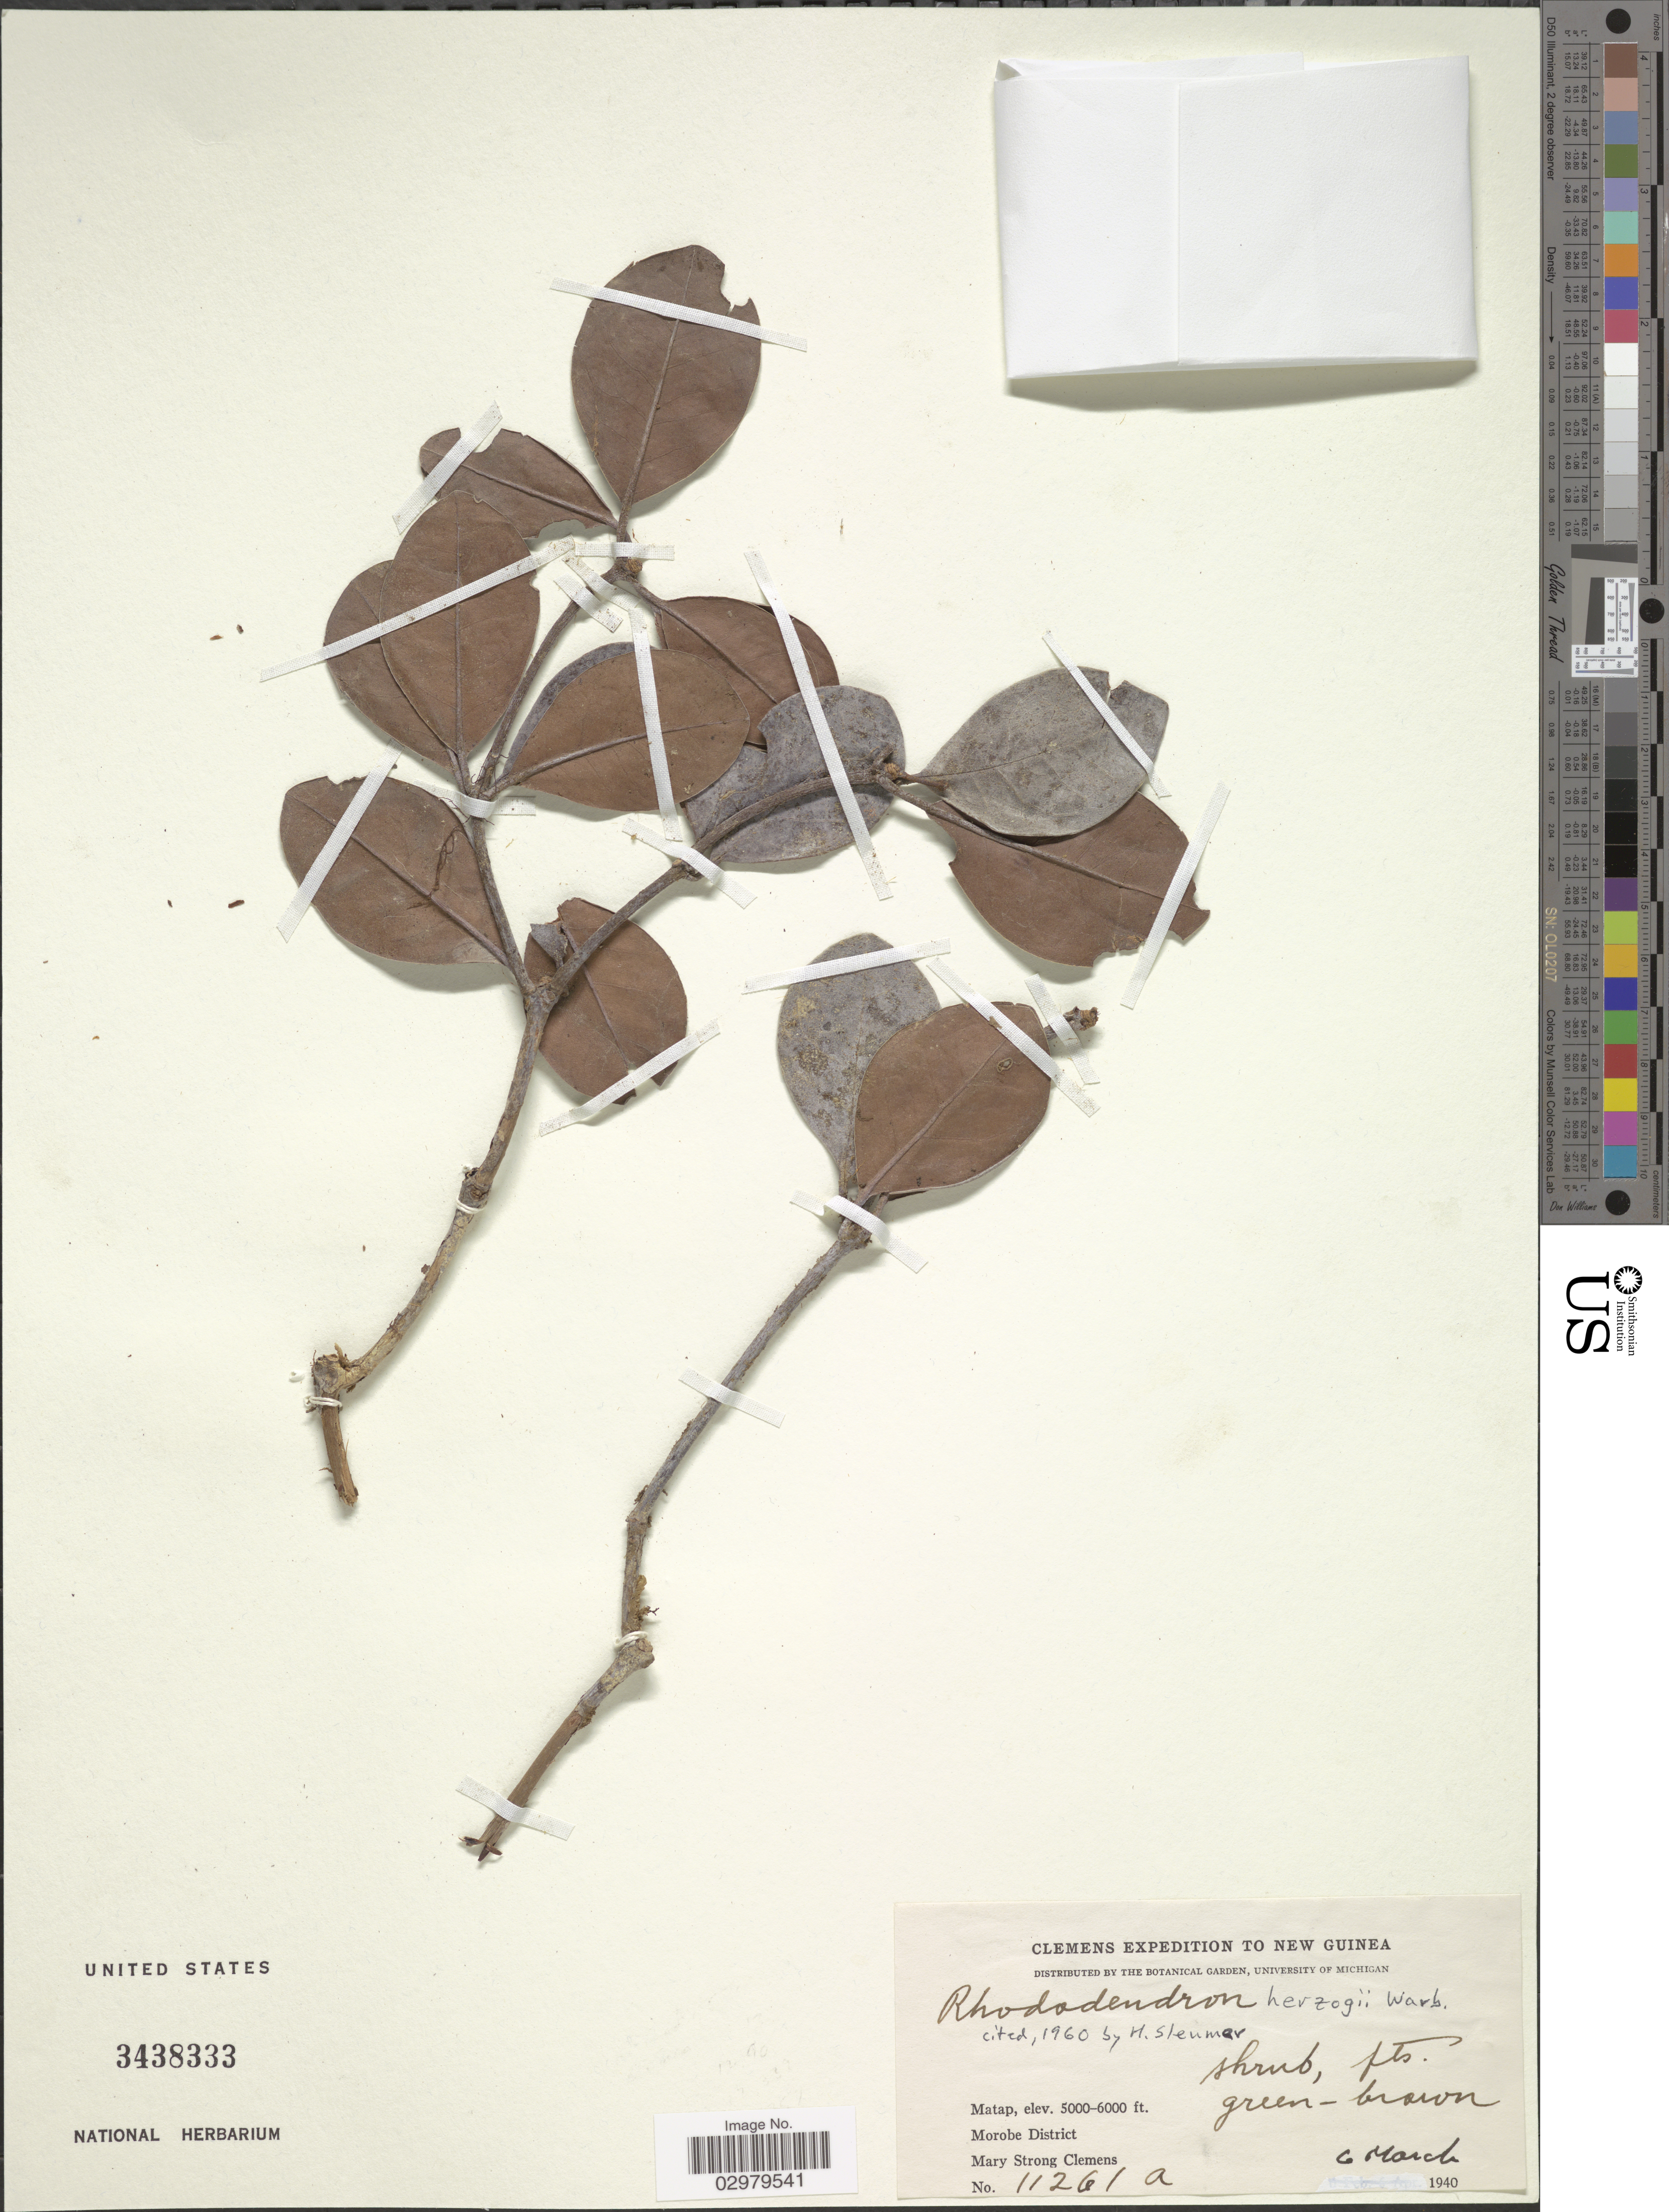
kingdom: Plantae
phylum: Tracheophyta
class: Magnoliopsida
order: Ericales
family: Ericaceae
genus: Rhododendron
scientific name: Rhododendron herzogii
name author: Warb.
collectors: M. S. Clemens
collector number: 11261a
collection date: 1940-03-06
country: Papua New Guinea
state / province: Morobe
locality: New Guinea. Morobe District.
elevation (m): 1524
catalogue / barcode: US 3438333